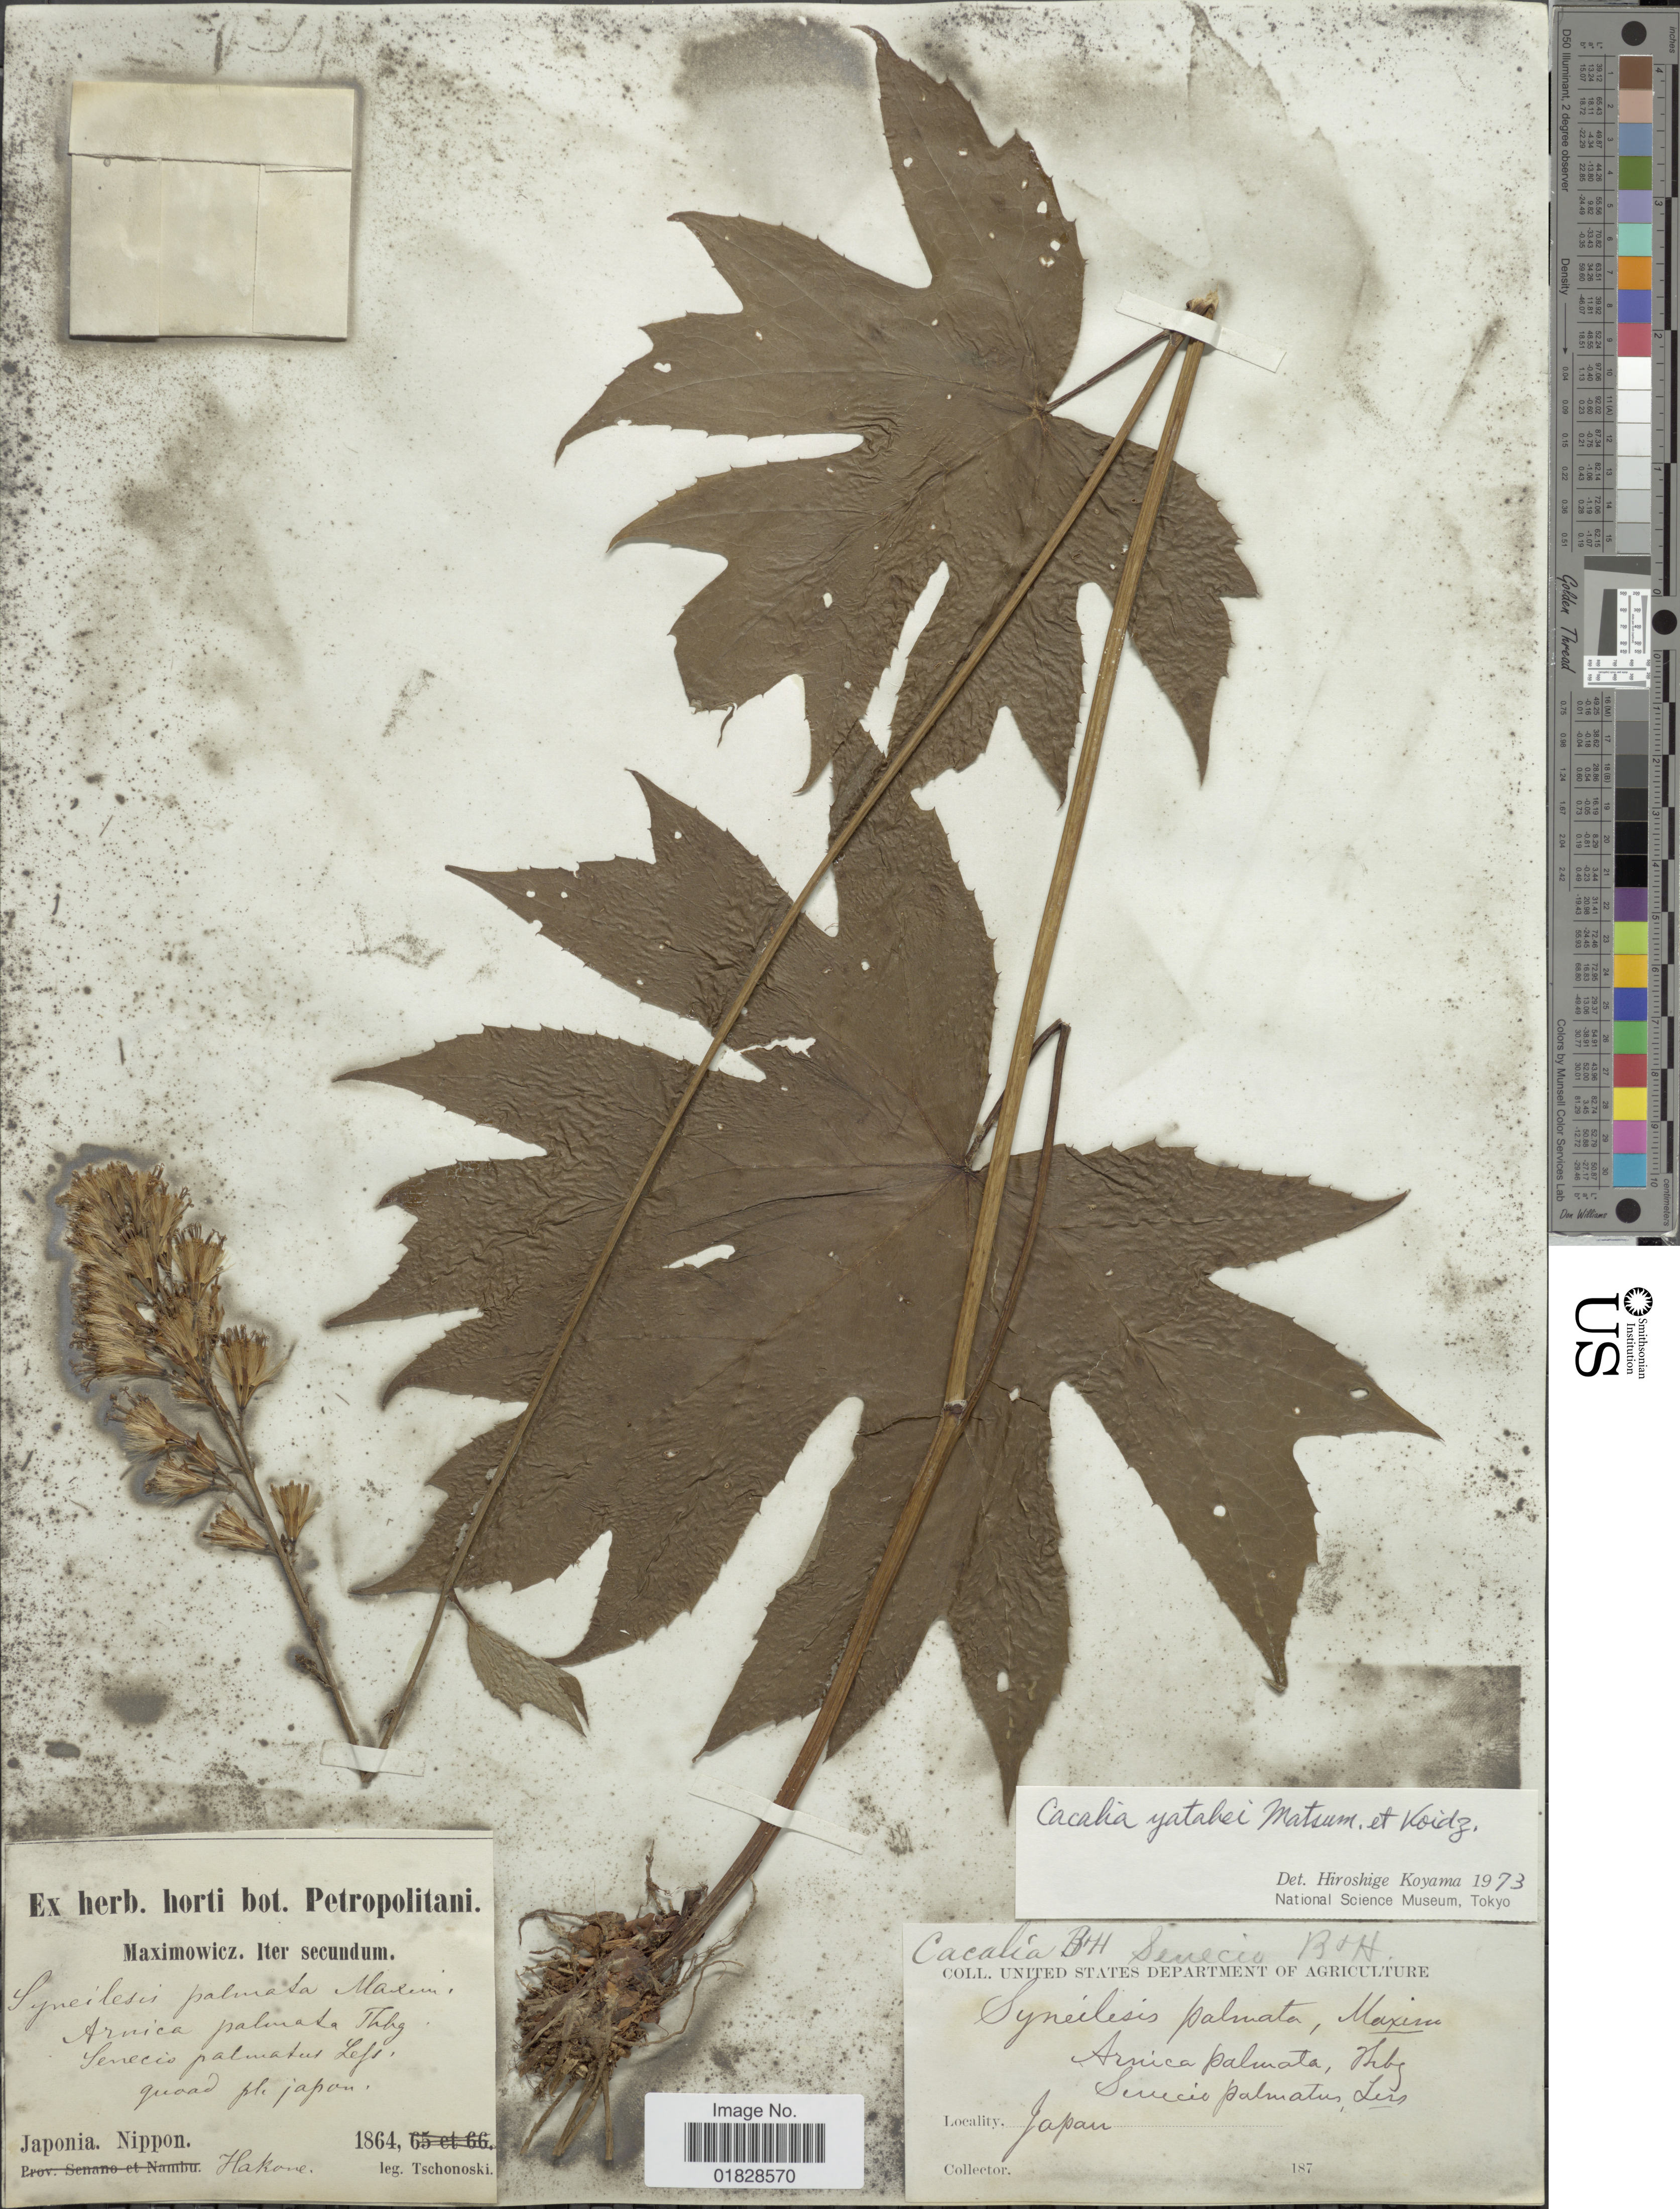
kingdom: Plantae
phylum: Tracheophyta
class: Magnoliopsida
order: Asterales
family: Asteraceae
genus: Parasenecio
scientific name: Parasenecio yatabei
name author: (Matsum. & Koidz.) H. Koyama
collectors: -. Tschonoski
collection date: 1864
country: Japan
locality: Japonia. Nippon. Hakone